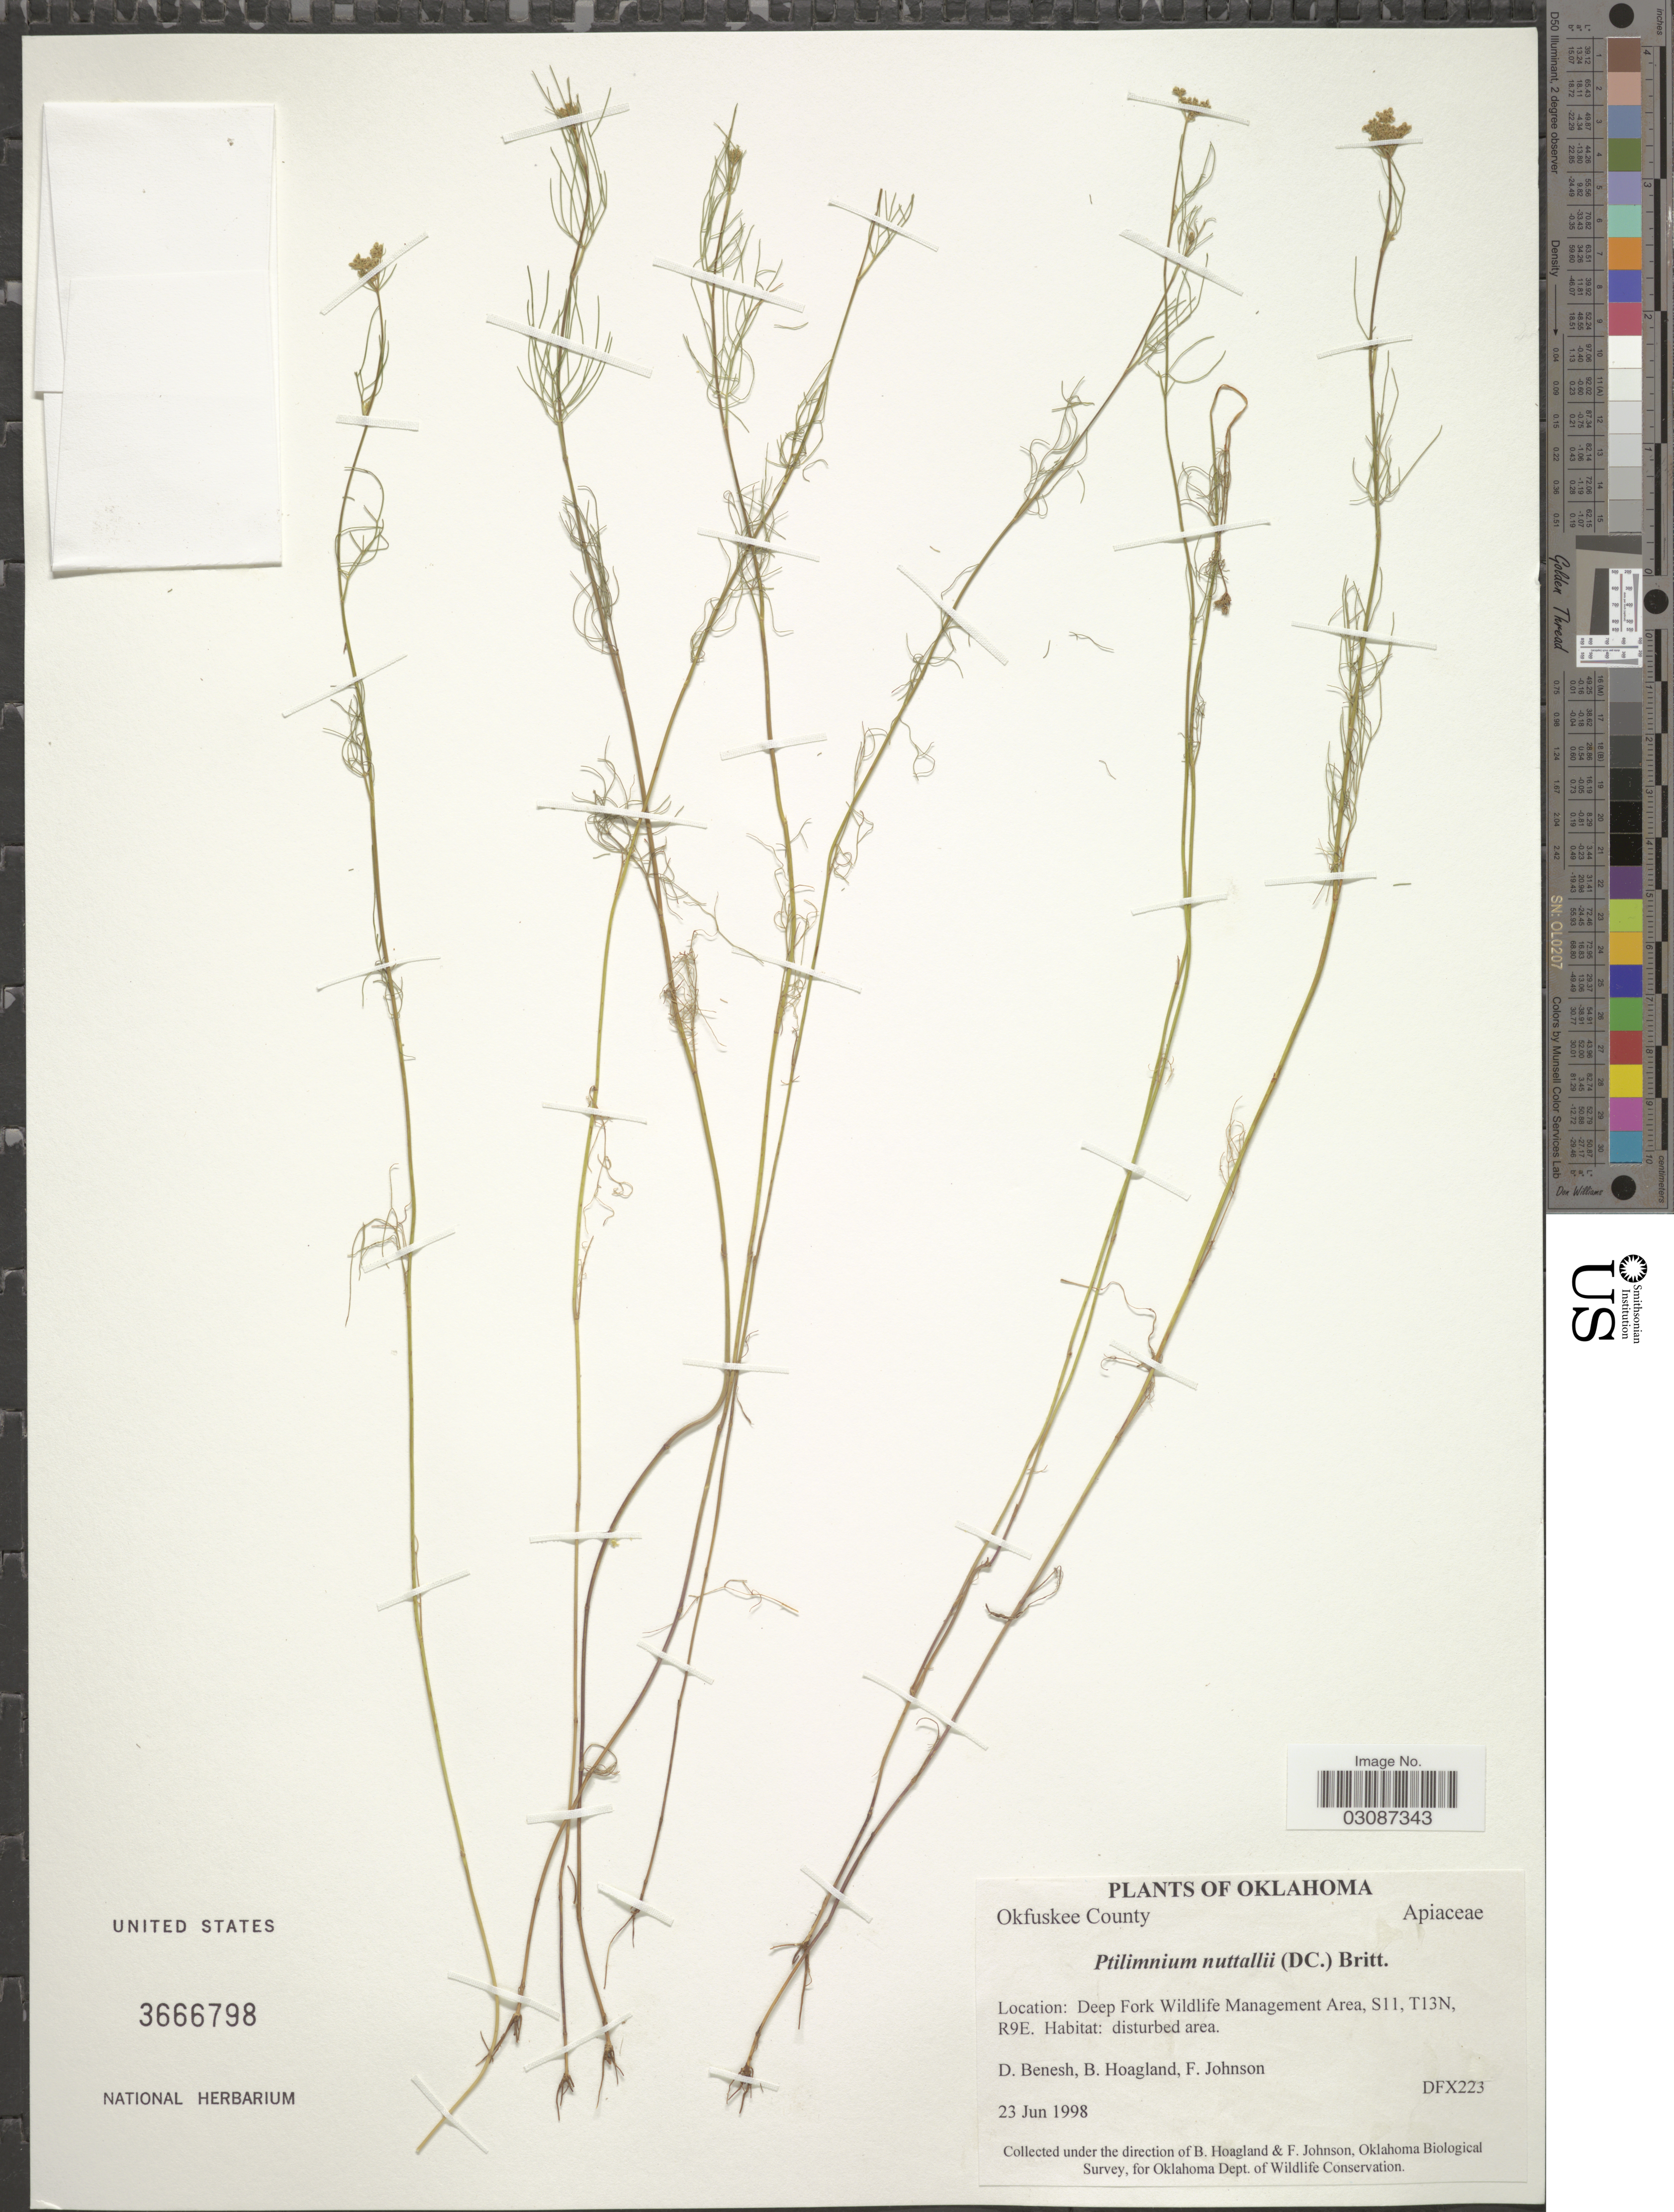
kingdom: Plantae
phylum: Tracheophyta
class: Magnoliopsida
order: Apiales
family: Apiaceae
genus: Ptilimnium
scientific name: Ptilimnium nuttallii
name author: (DC.) Britton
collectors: D. Benesh, B. Hoagland & F. Johnson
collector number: DFX223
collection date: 1998-06-23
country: United States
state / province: Oklahoma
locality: Okfuskee County. Deep Fork Wildlife Management Area, S11, T13N, R9E.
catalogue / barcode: US 3666798